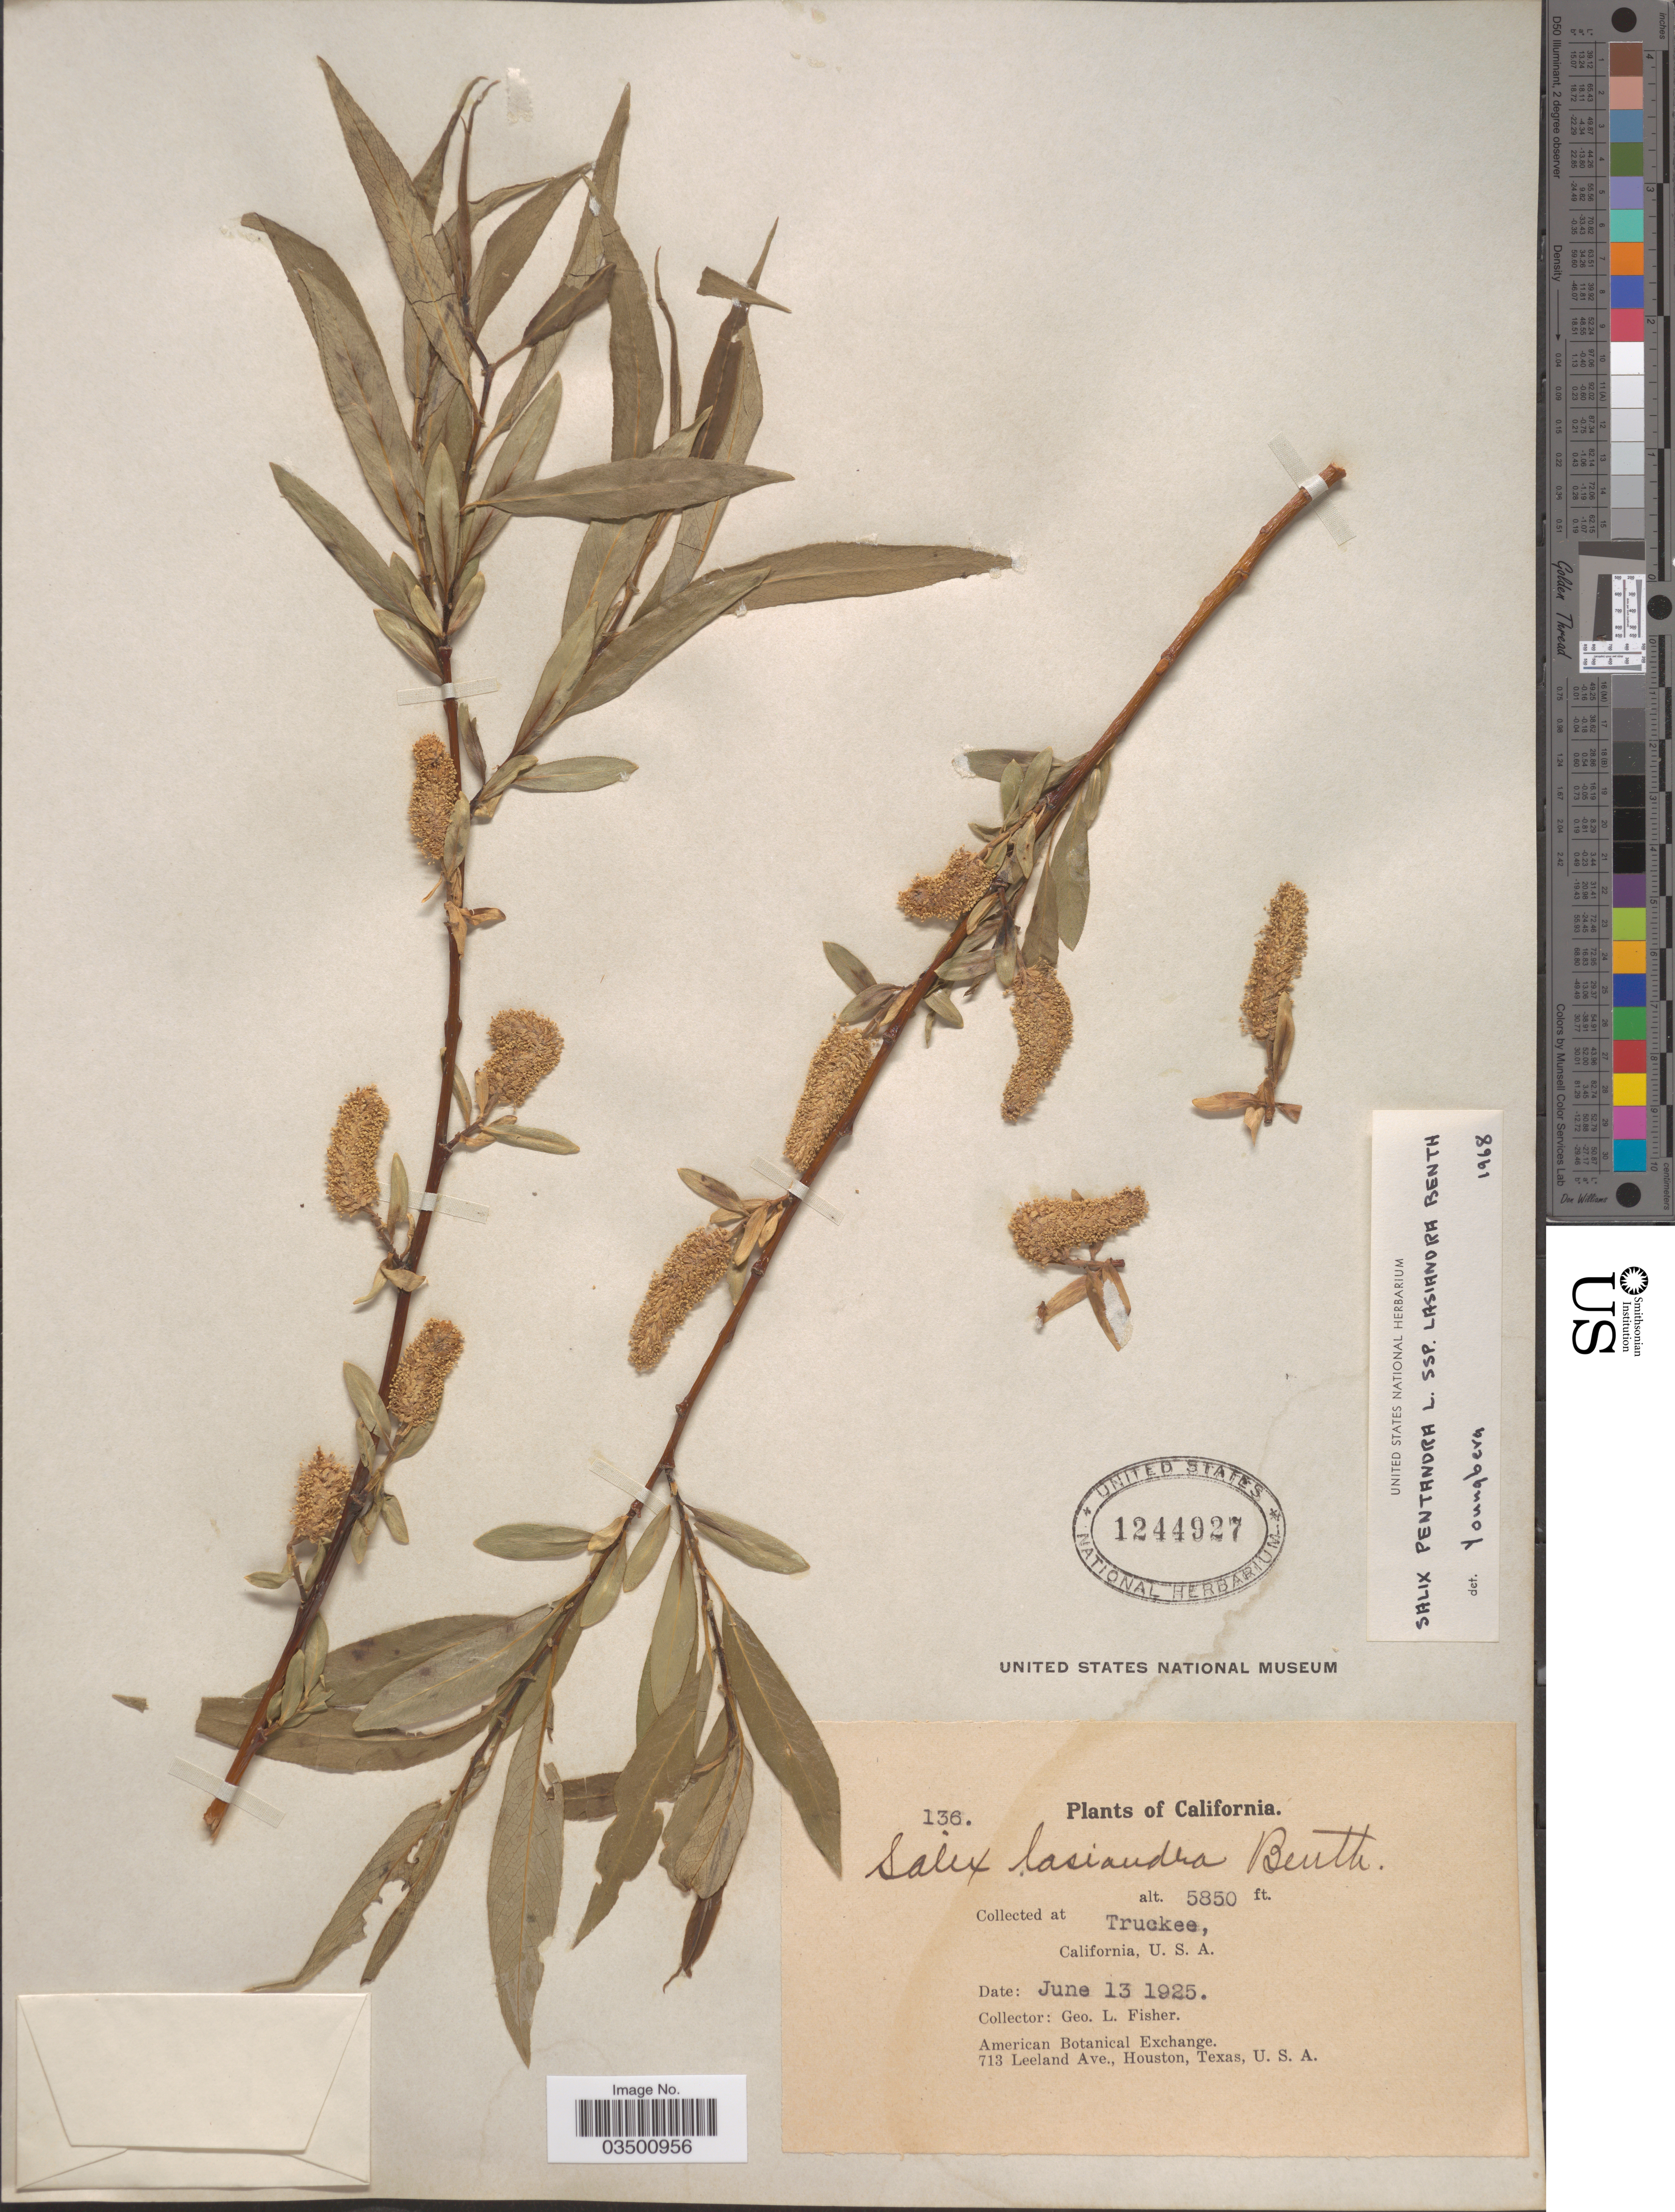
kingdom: Plantae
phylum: Tracheophyta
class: Magnoliopsida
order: Malpighiales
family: Salicaceae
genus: Salix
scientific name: Salix lasiandra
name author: Benth.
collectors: G. L. Fisher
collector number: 136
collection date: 1925-06-13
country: United States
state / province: California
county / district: Nevada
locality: Truckee, U.S.A.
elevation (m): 1783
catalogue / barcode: US 1244927